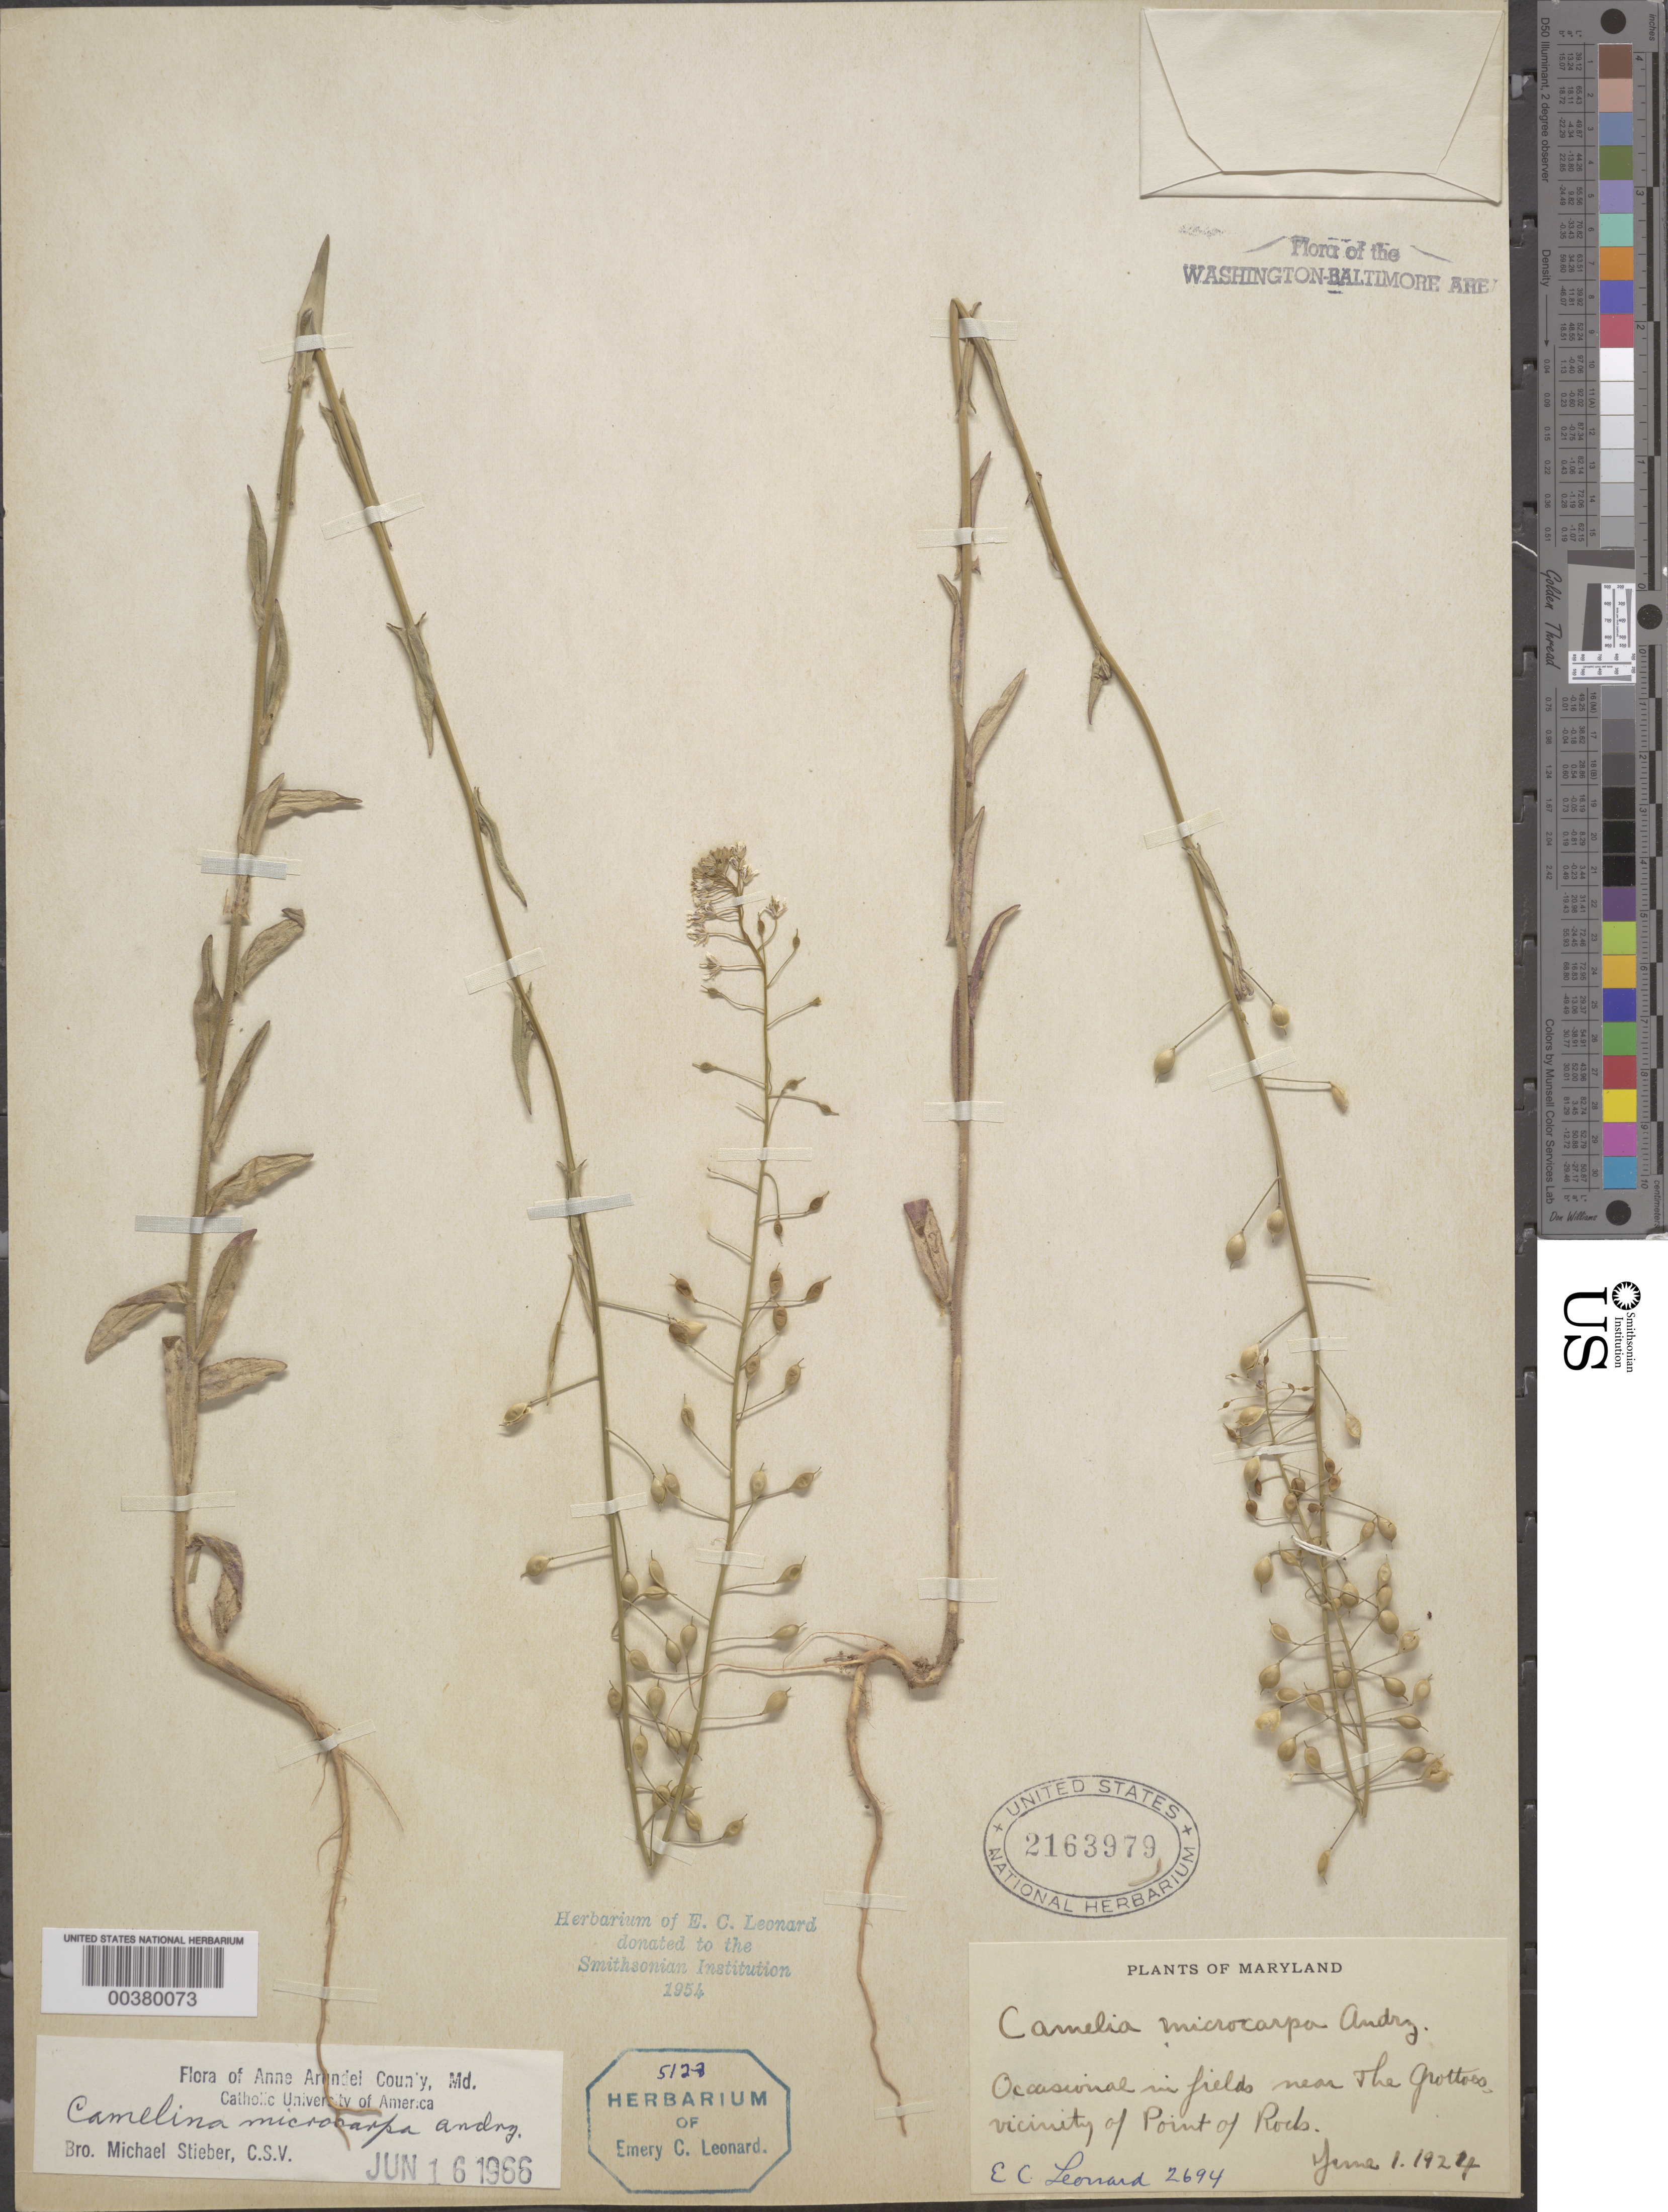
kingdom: Plantae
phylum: Tracheophyta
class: Magnoliopsida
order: Brassicales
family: Brassicaceae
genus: Camelina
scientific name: Camelina microcarpa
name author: DC.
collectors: E. C. Leonard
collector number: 2694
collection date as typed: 01 Jun 1924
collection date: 1924-06-01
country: United States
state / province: Maryland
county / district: Frederick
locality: Grottos, Point of Rocks vicinity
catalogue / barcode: US 2163979